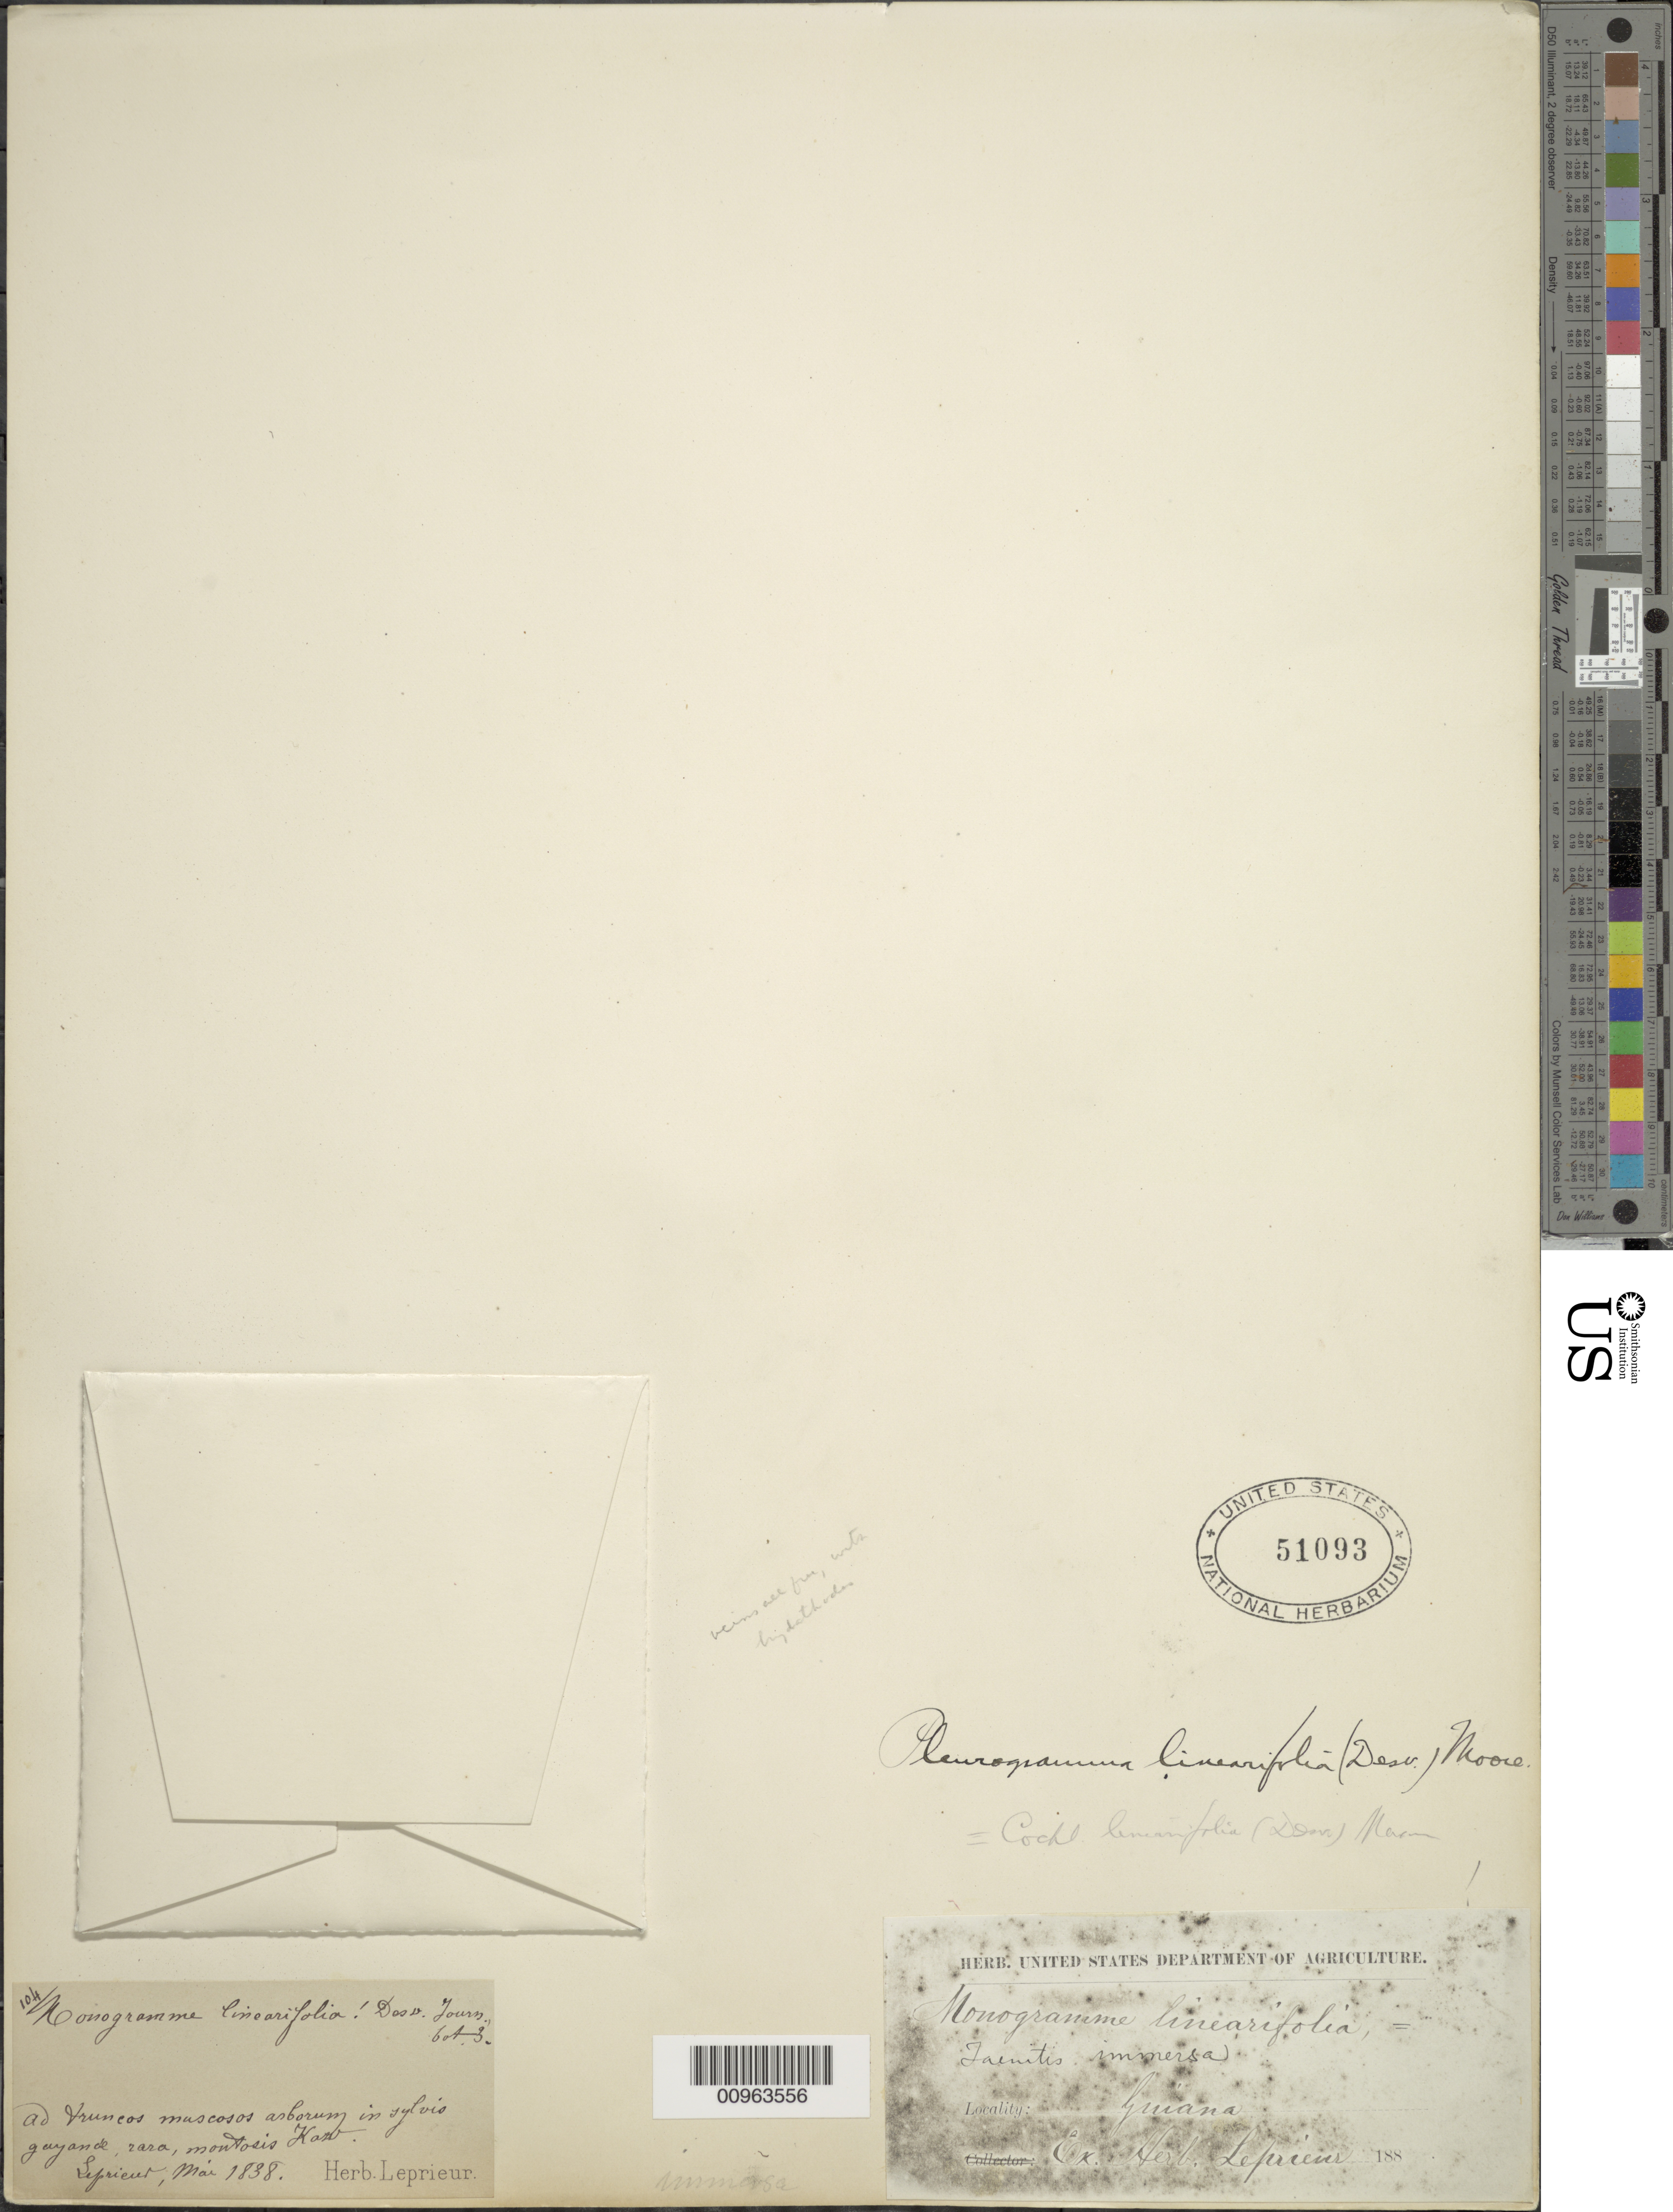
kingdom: Plantae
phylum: Tracheophyta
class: Polypodiopsida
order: Polypodiales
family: Polypodiaceae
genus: Cochlidium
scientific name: Cochlidium linearifolium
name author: (Desv.) Maxon ex C. Chr.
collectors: F. M. R. Leprieur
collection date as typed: May 1838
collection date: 1838-05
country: French Guiana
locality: Montosis Kaw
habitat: Truncos muscosos arborum in sylvis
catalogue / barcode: US 51093